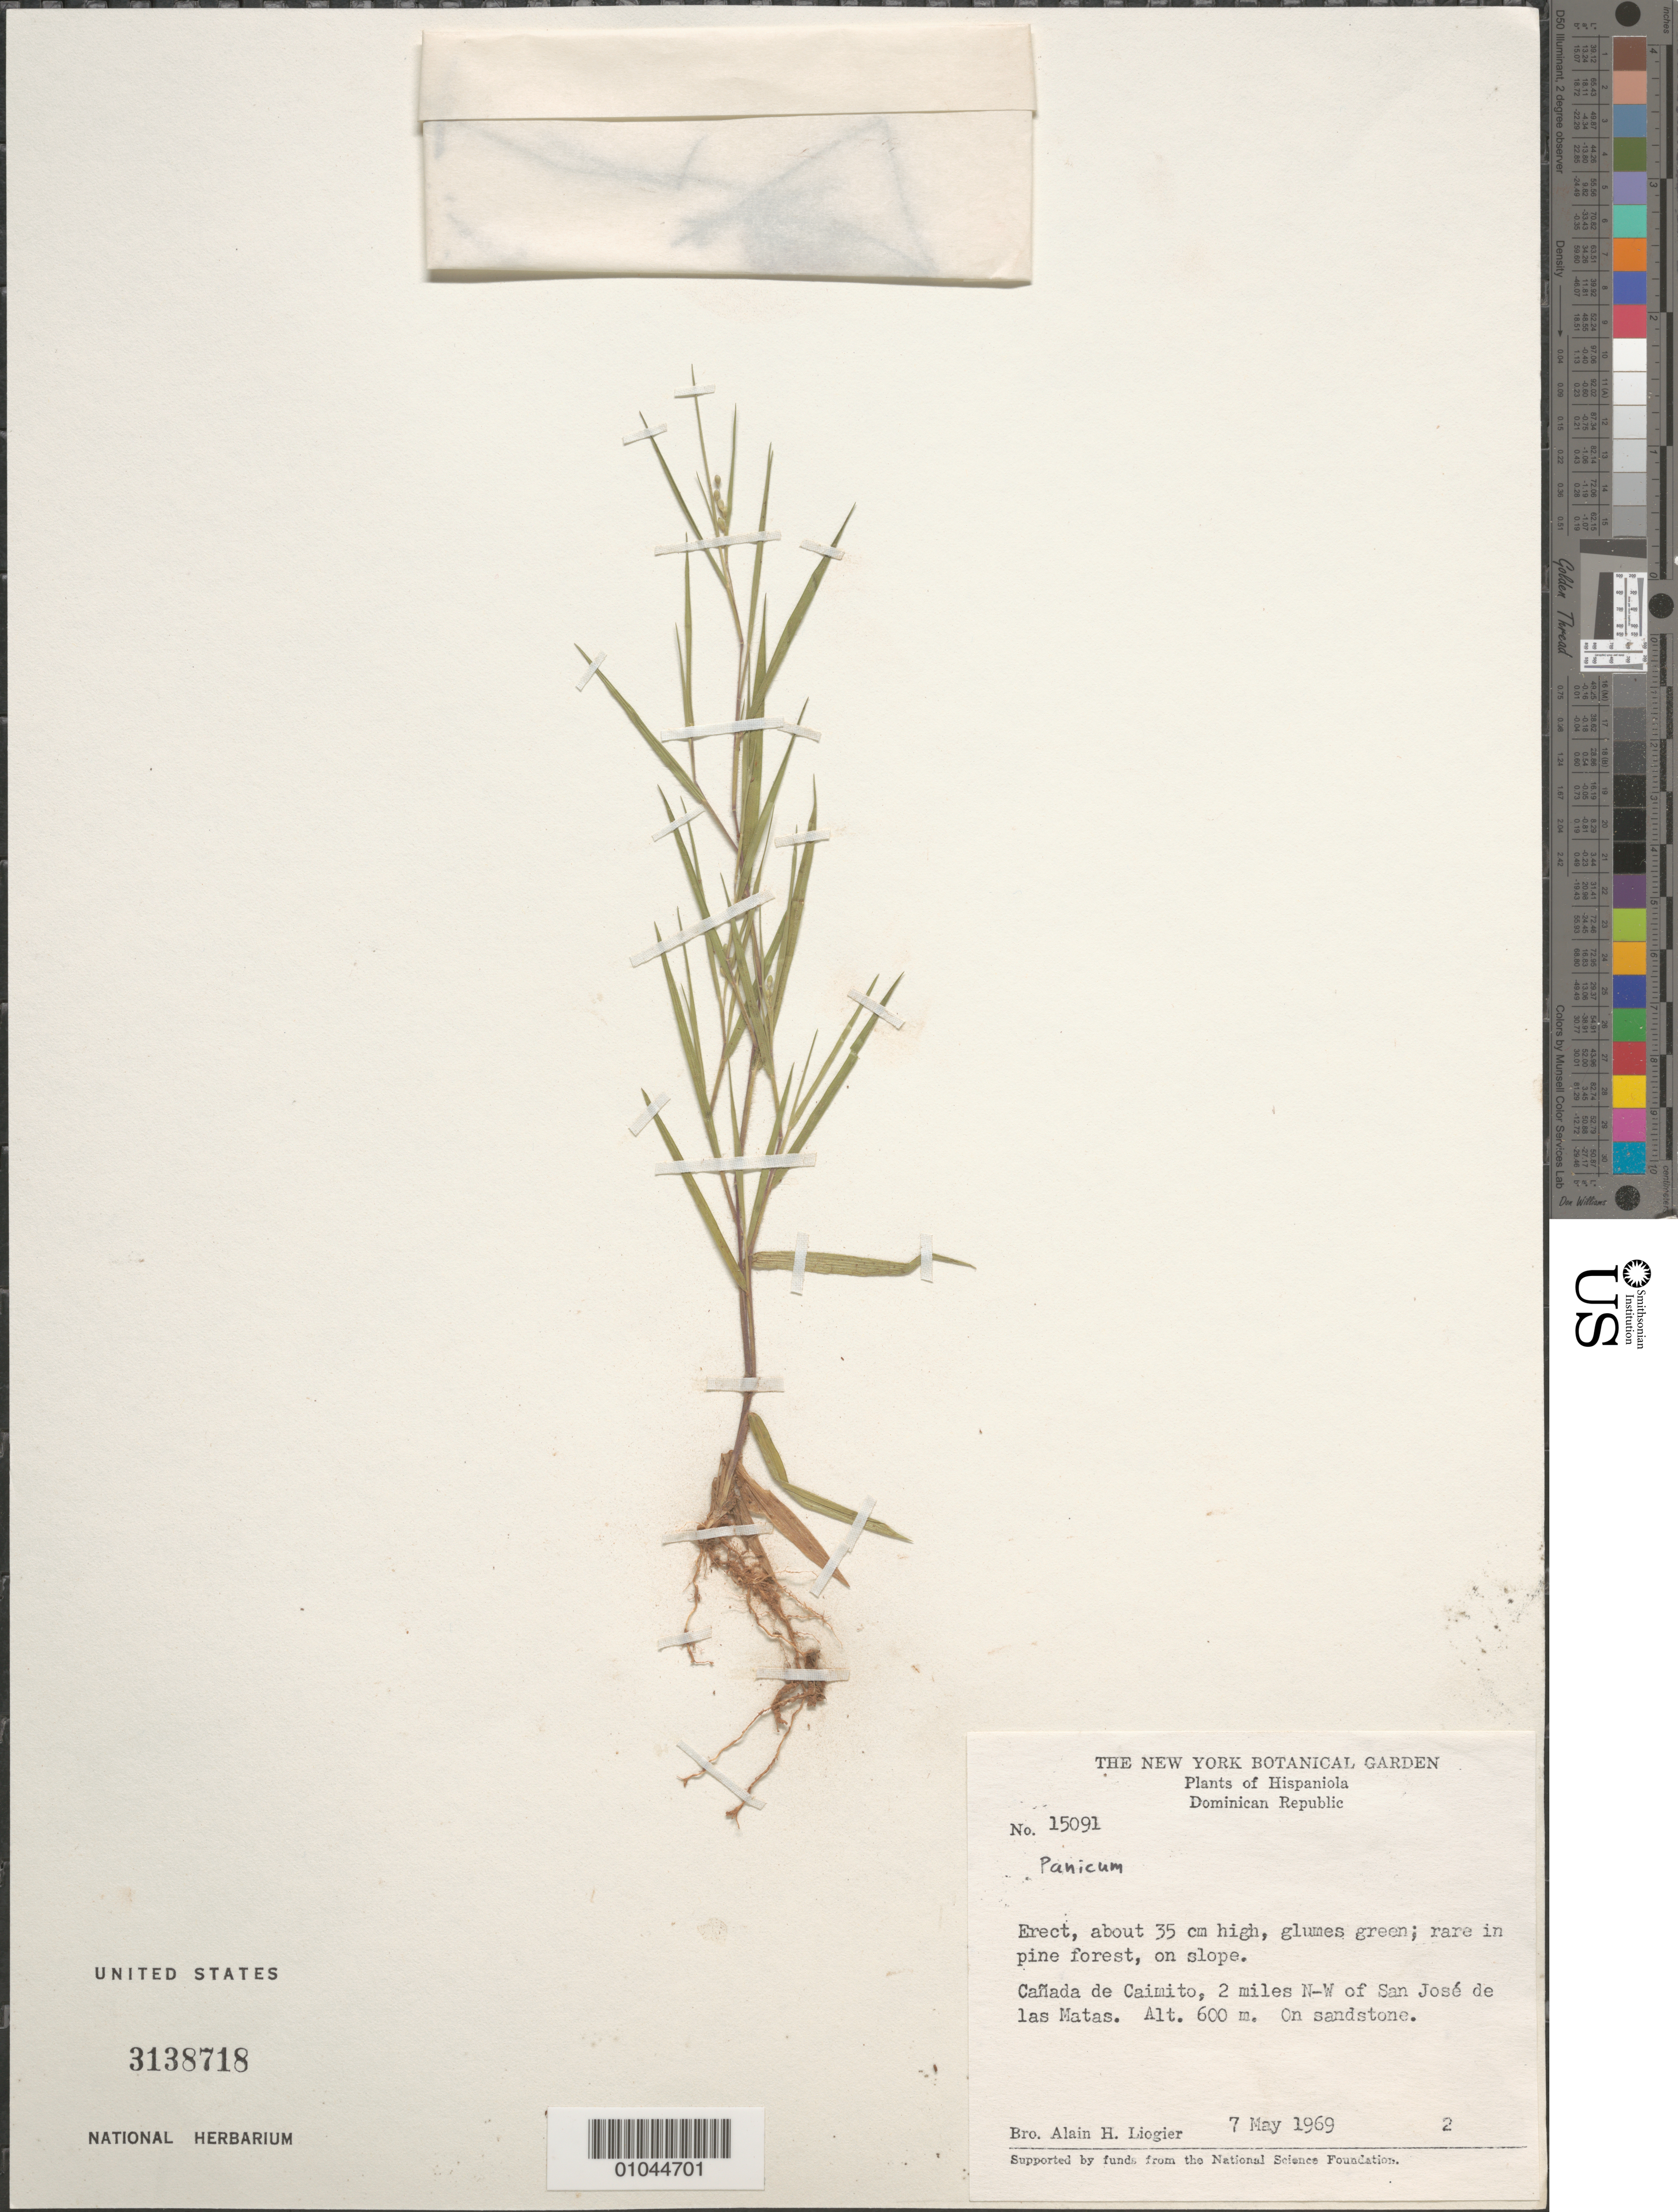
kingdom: Plantae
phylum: Tracheophyta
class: Liliopsida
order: Poales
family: Poaceae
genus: Panicum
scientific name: Panicum sp.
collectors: A. H. Liogier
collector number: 15091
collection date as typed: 07 May 1969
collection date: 1969-05-07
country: Dominican Republic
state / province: Santiago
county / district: San José de las Matas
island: Hispaniola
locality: Canada de Caimito, 2 miles NW of San Jose de las Matas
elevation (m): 600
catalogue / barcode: US 3138718